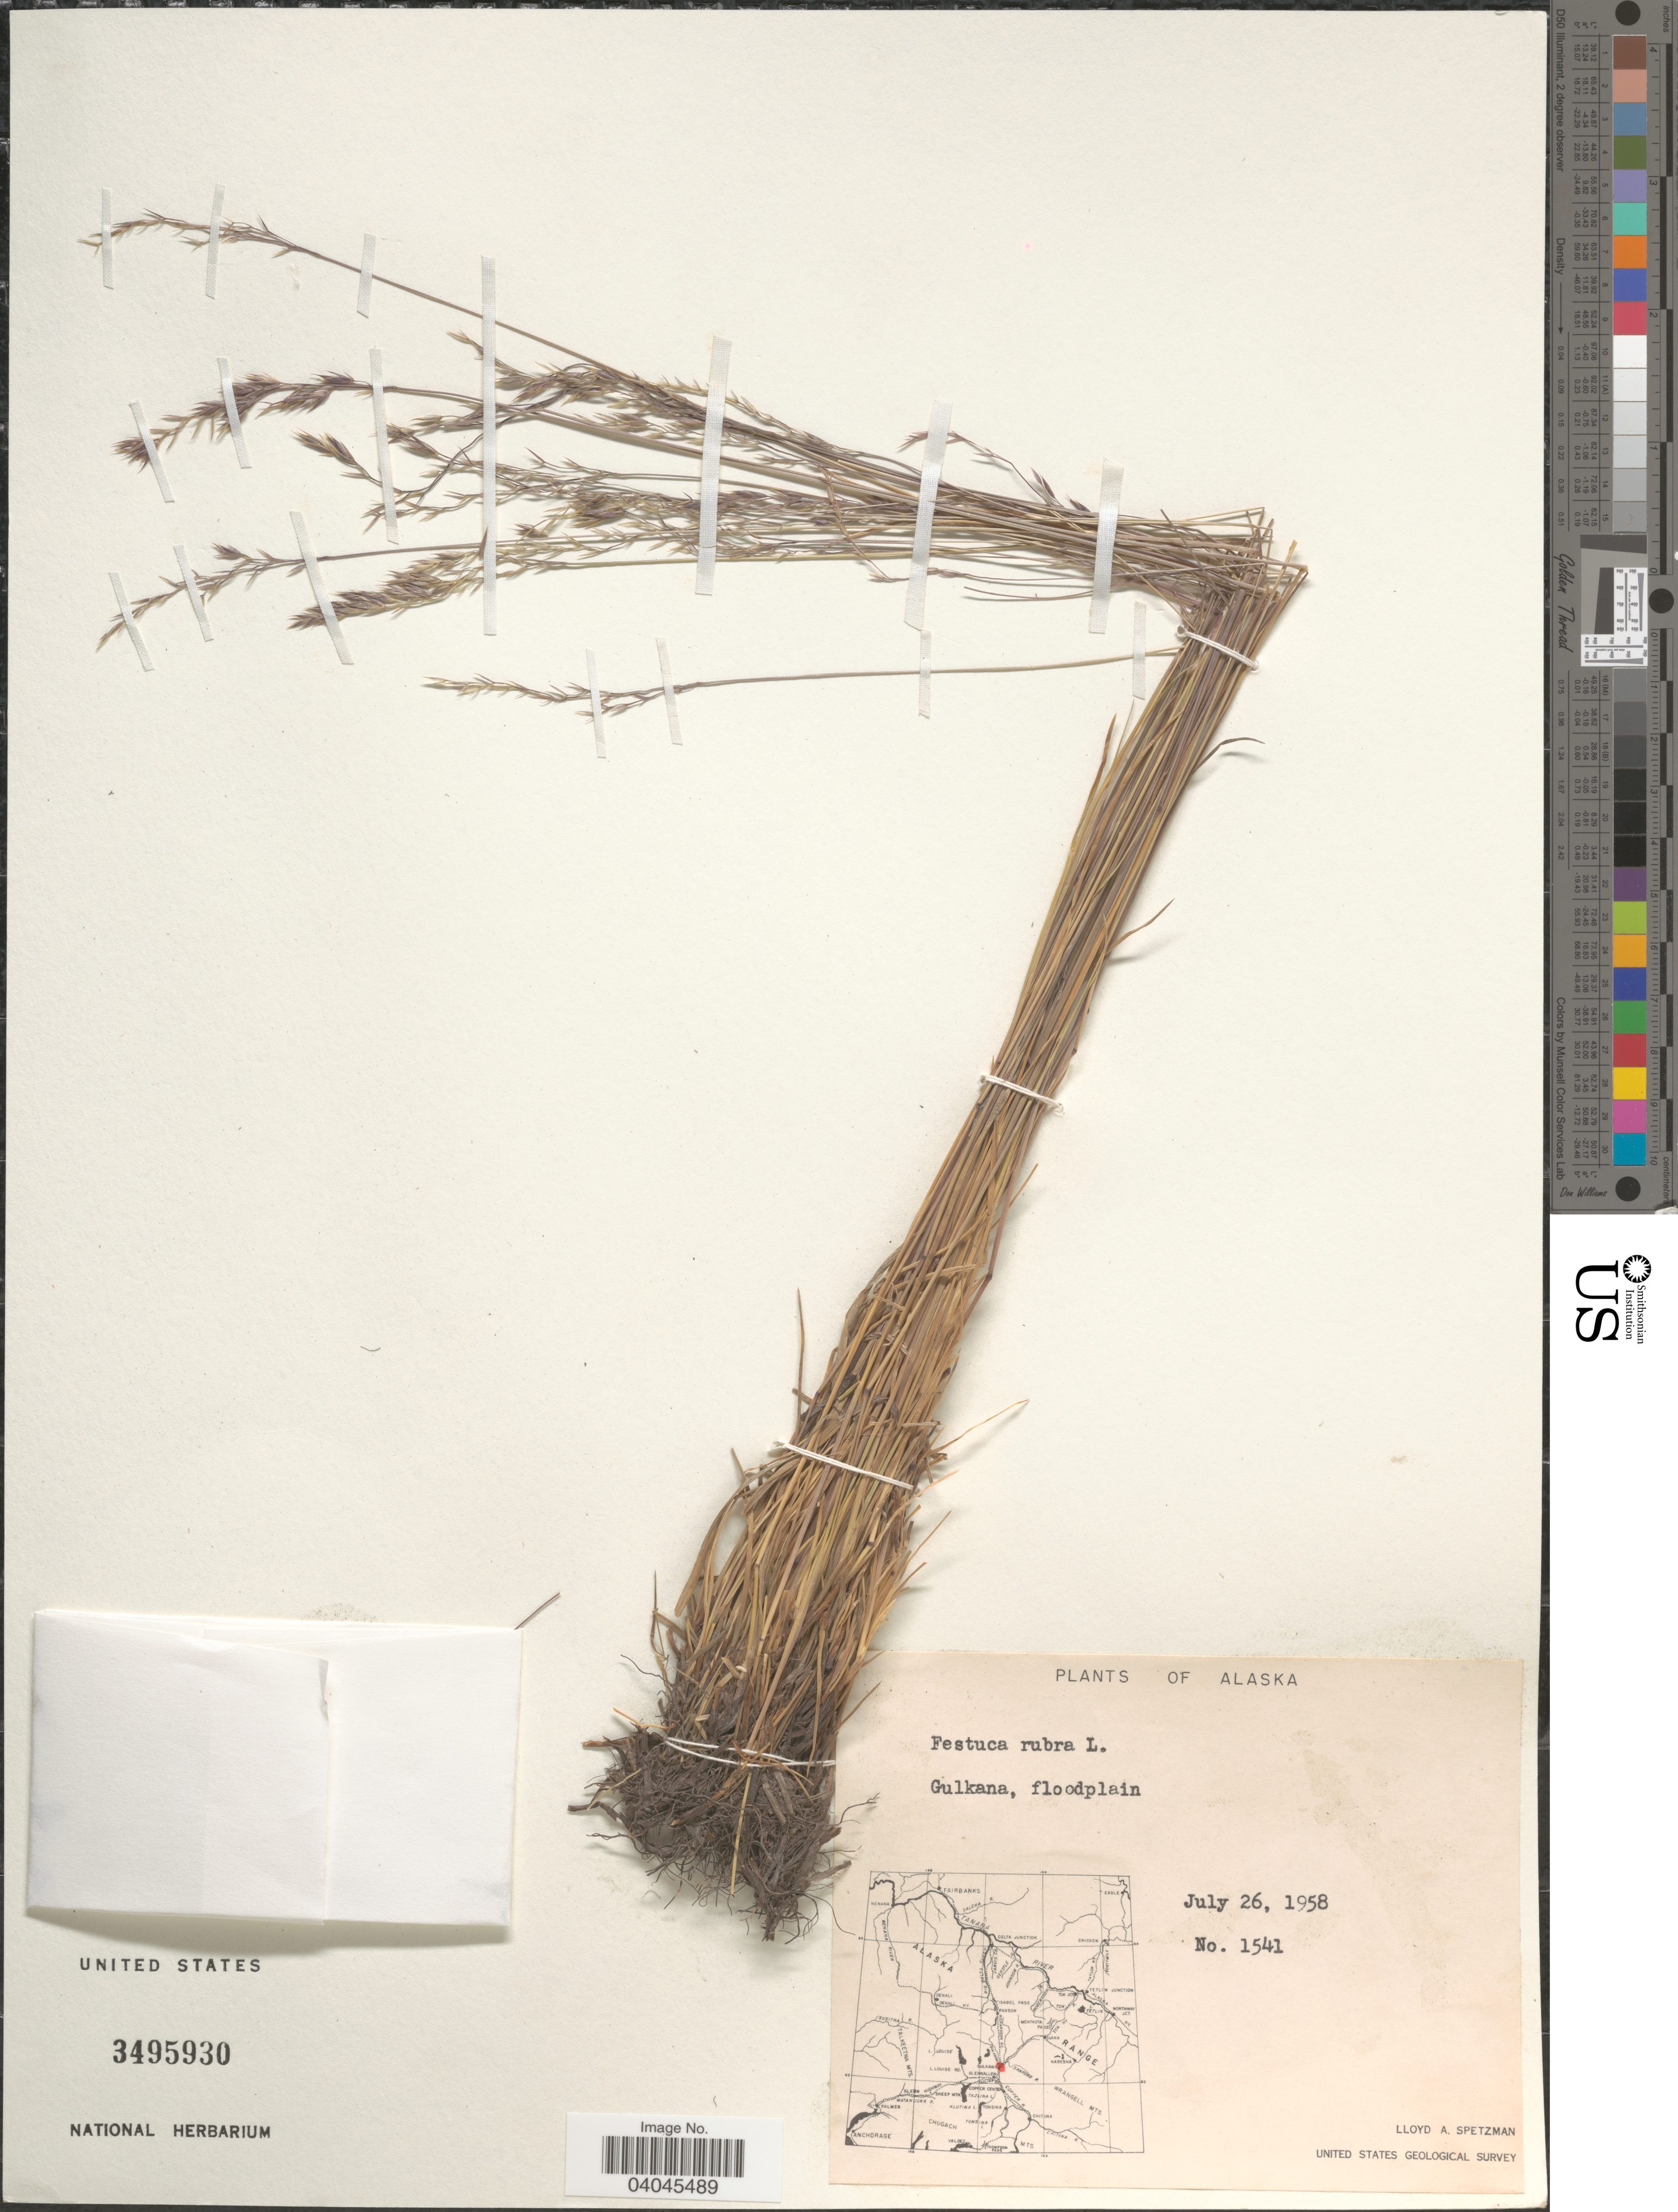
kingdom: Plantae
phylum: Tracheophyta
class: Liliopsida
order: Poales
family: Poaceae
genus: Festuca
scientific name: Festuca rubra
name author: L.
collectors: L. Spetzman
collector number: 1541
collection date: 1958-07-26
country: United States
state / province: Alaska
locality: Gulkana, floodplain.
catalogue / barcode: US 3495930